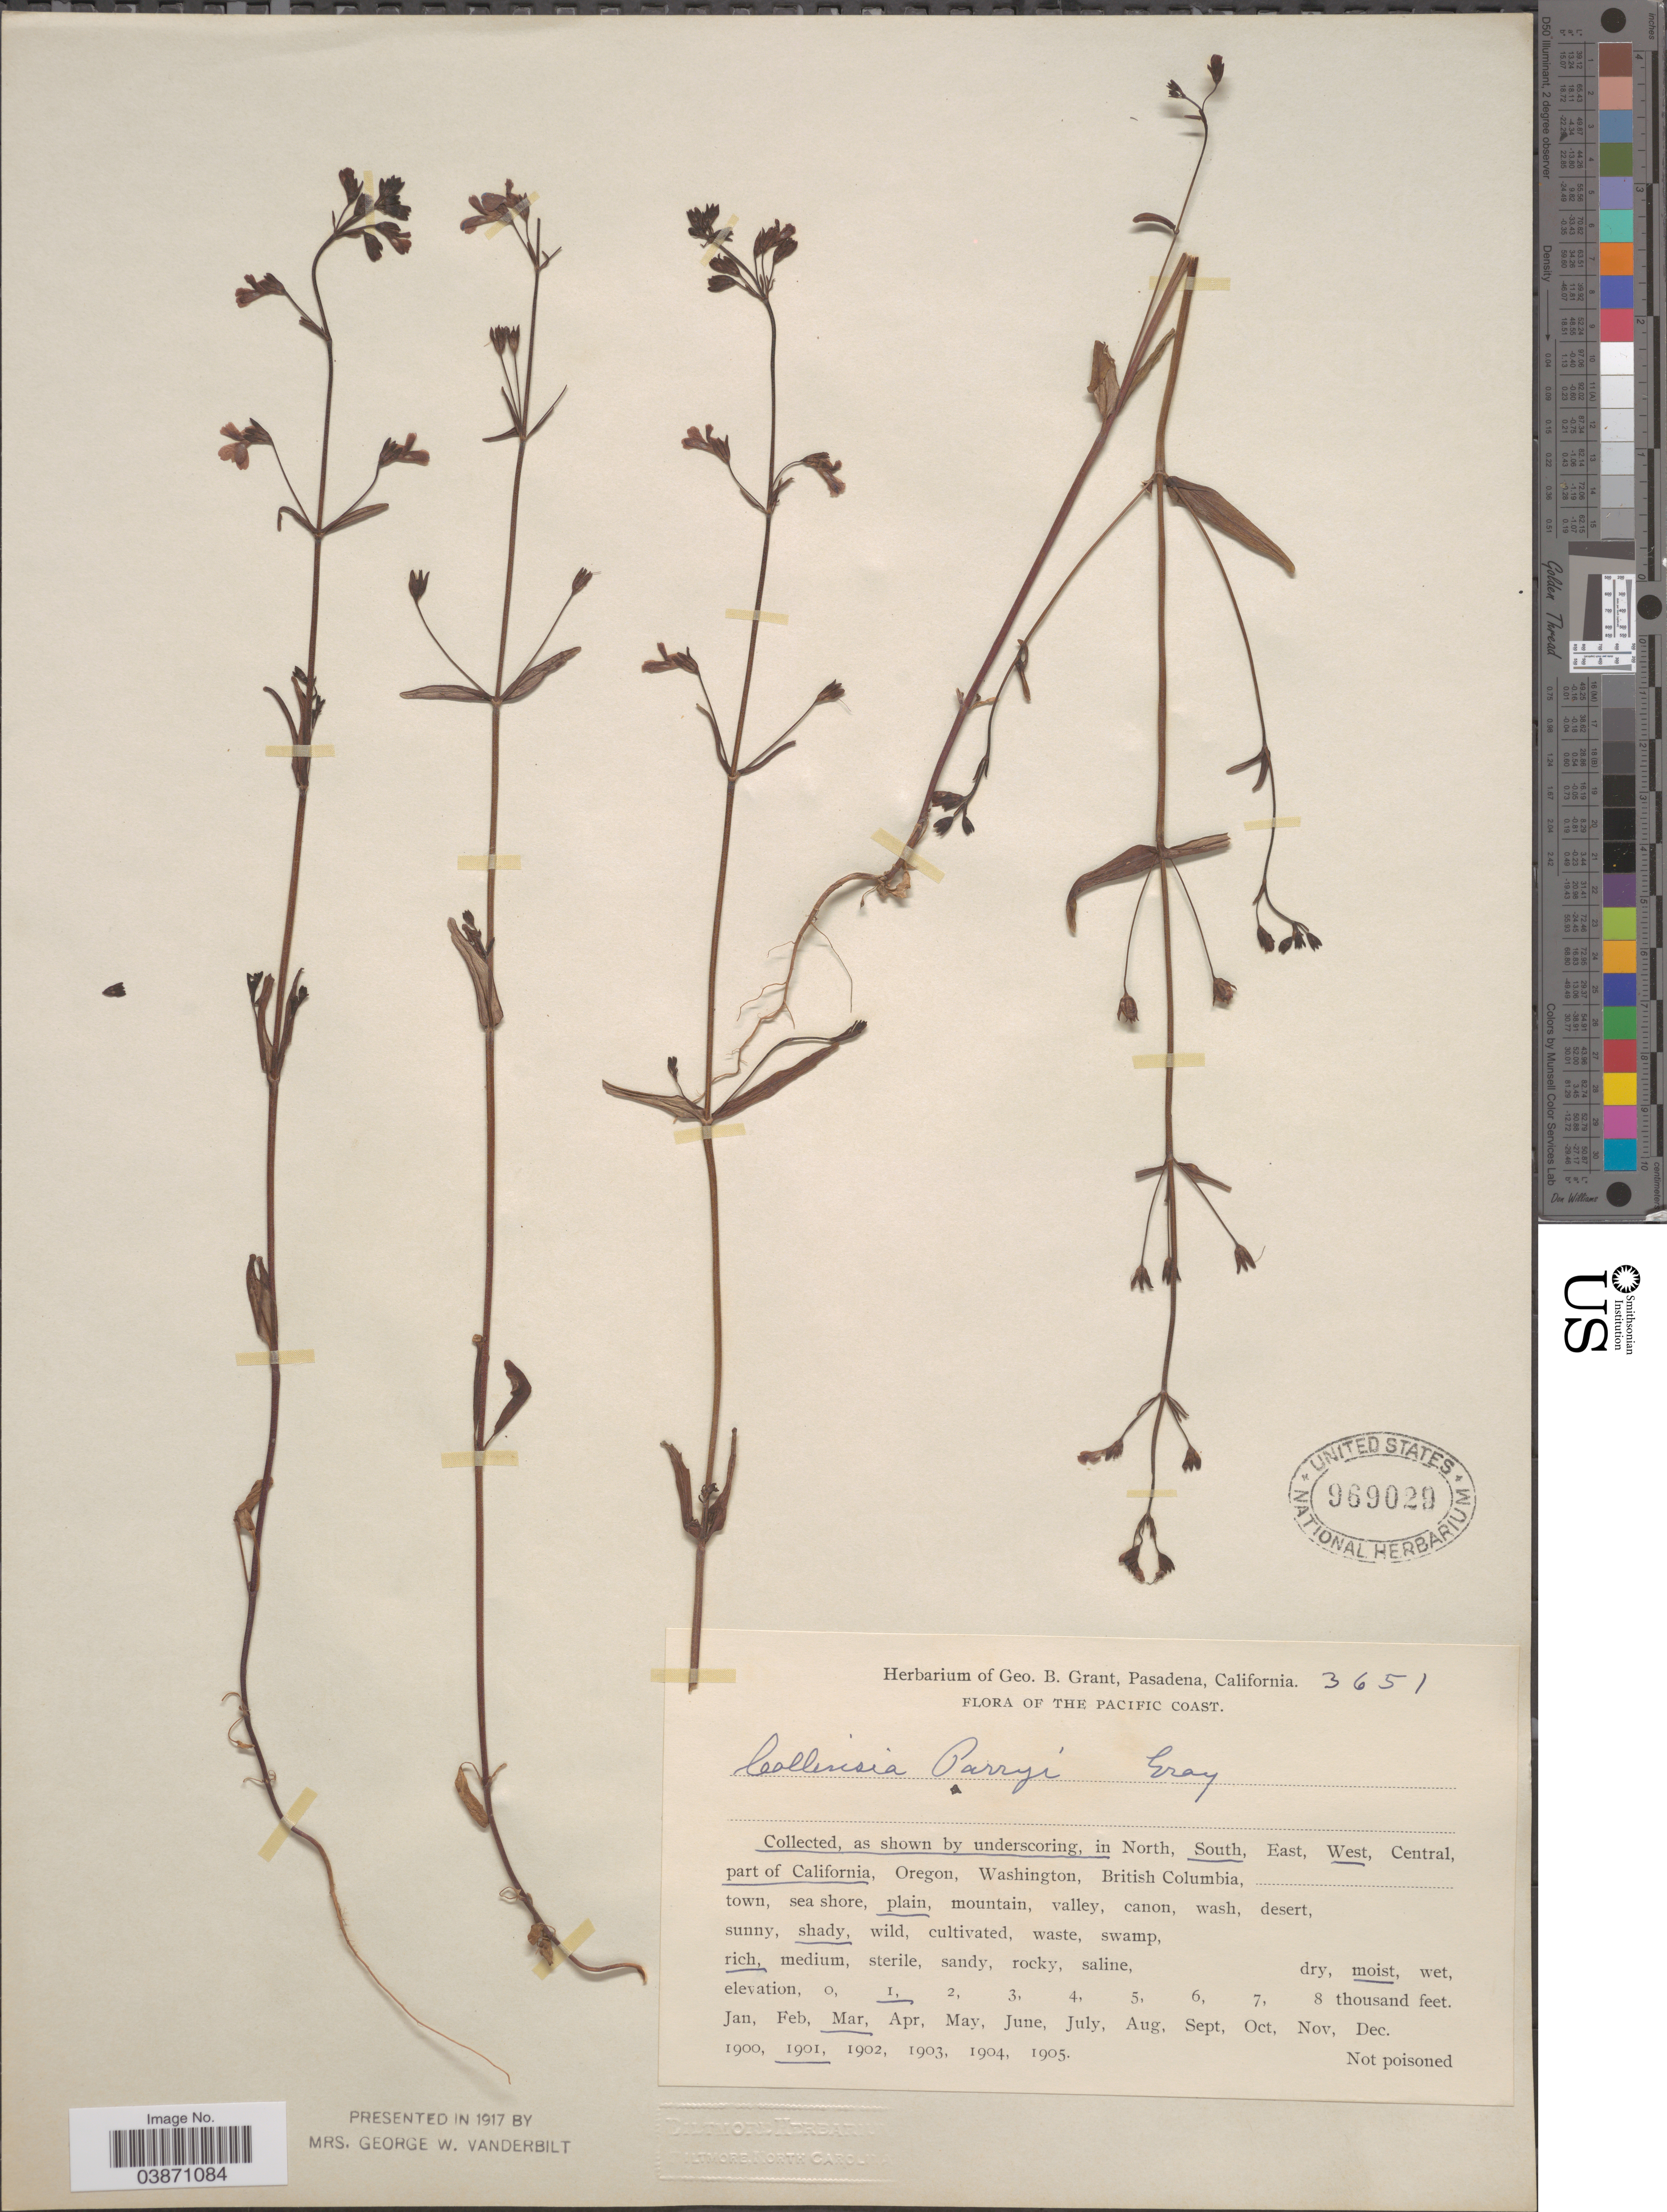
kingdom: Plantae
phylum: Tracheophyta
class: Magnoliopsida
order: Lamiales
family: Plantaginaceae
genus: Collinsia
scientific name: Collinsia parryi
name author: A. Gray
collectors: ex herb. Geo. B. Grant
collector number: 3651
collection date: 1901-03-01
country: United States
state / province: California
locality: South, West part of California. The Pacific Coast.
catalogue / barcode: US 969029